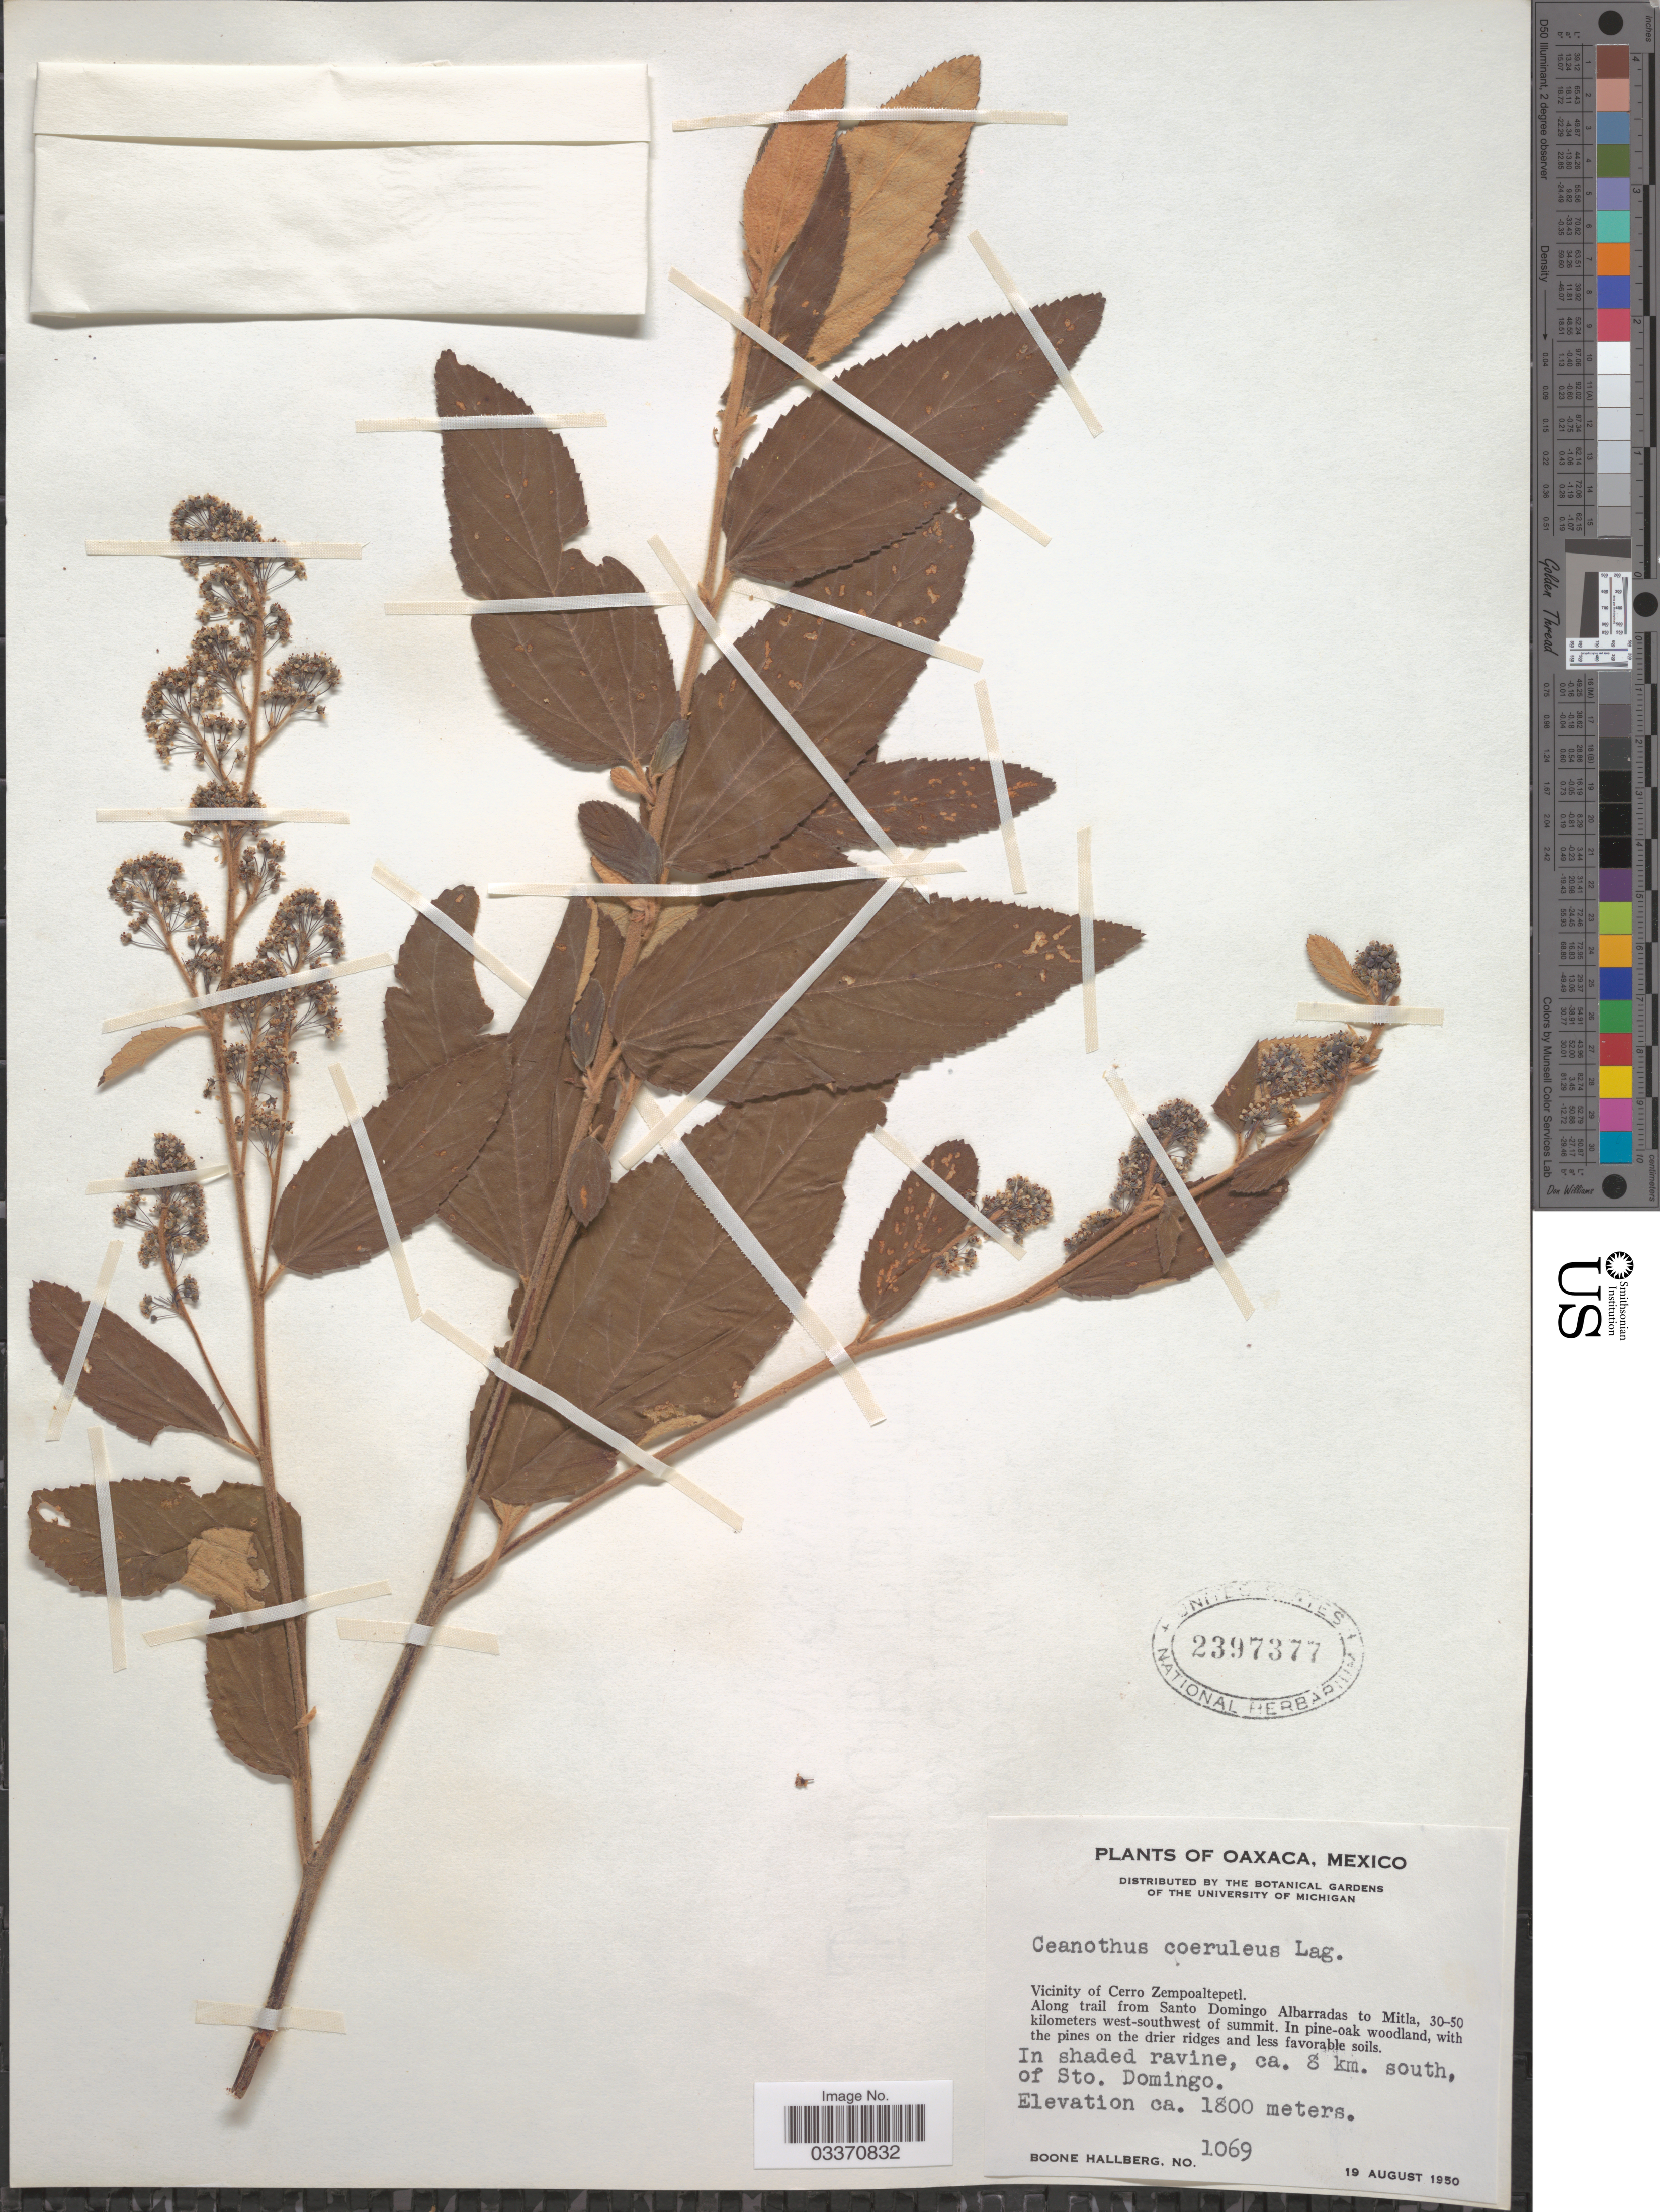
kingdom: Plantae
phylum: Tracheophyta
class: Magnoliopsida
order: Rosales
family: Rhamnaceae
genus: Ceanothus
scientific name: Ceanothus caeruleus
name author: Lag.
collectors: B. Hallberg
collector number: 1069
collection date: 1950-08-19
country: Mexico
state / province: Oaxaca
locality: Vicinity of Cerro Zempoaltepetl. Along trail from Santo Domingo Albarradas to Mitla, 30-50 kilometers west-southwest of summit. Ca. 8 km. south of Sto. Domingo.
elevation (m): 1800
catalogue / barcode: US 2397377